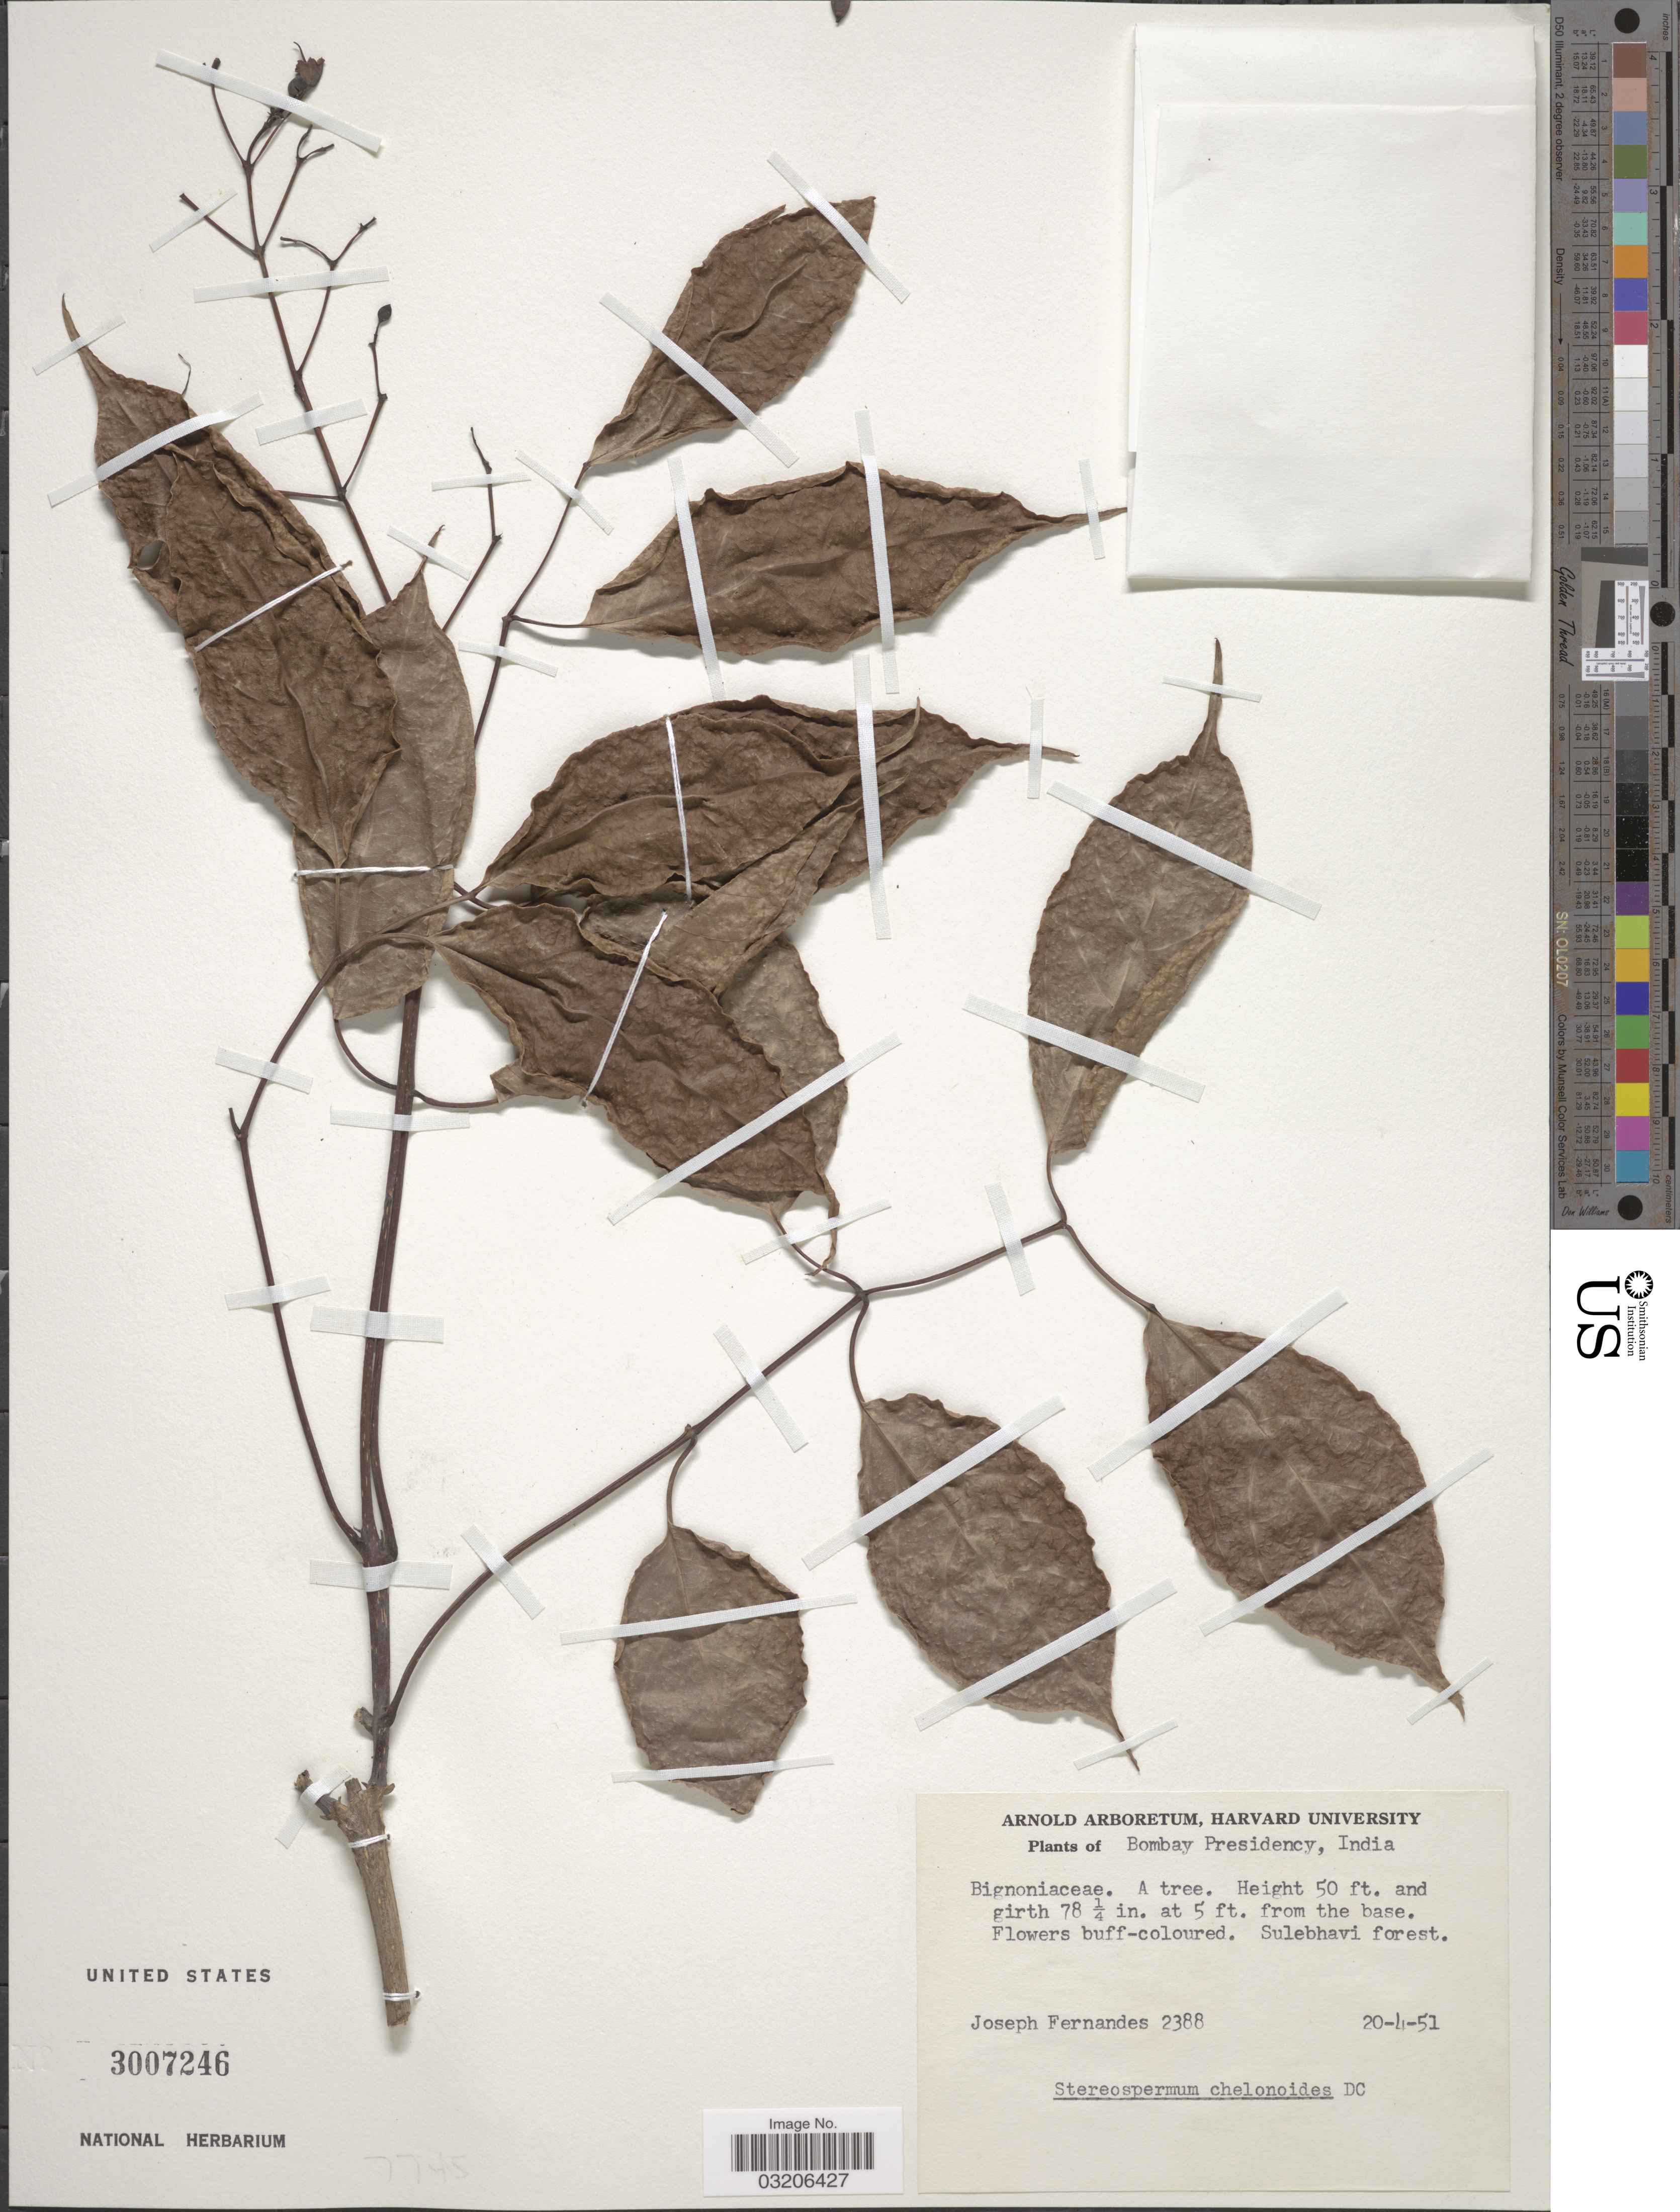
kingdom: Plantae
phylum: Tracheophyta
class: Magnoliopsida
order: Lamiales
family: Bignoniaceae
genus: Stereospermum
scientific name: Stereospermum chelonoides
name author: DC.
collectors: J. Fernandes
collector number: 2388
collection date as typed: Transcribed d/m/y: 20/4/51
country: India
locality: Bombay Presidency. Sulebhavi forest.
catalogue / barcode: US 3007246